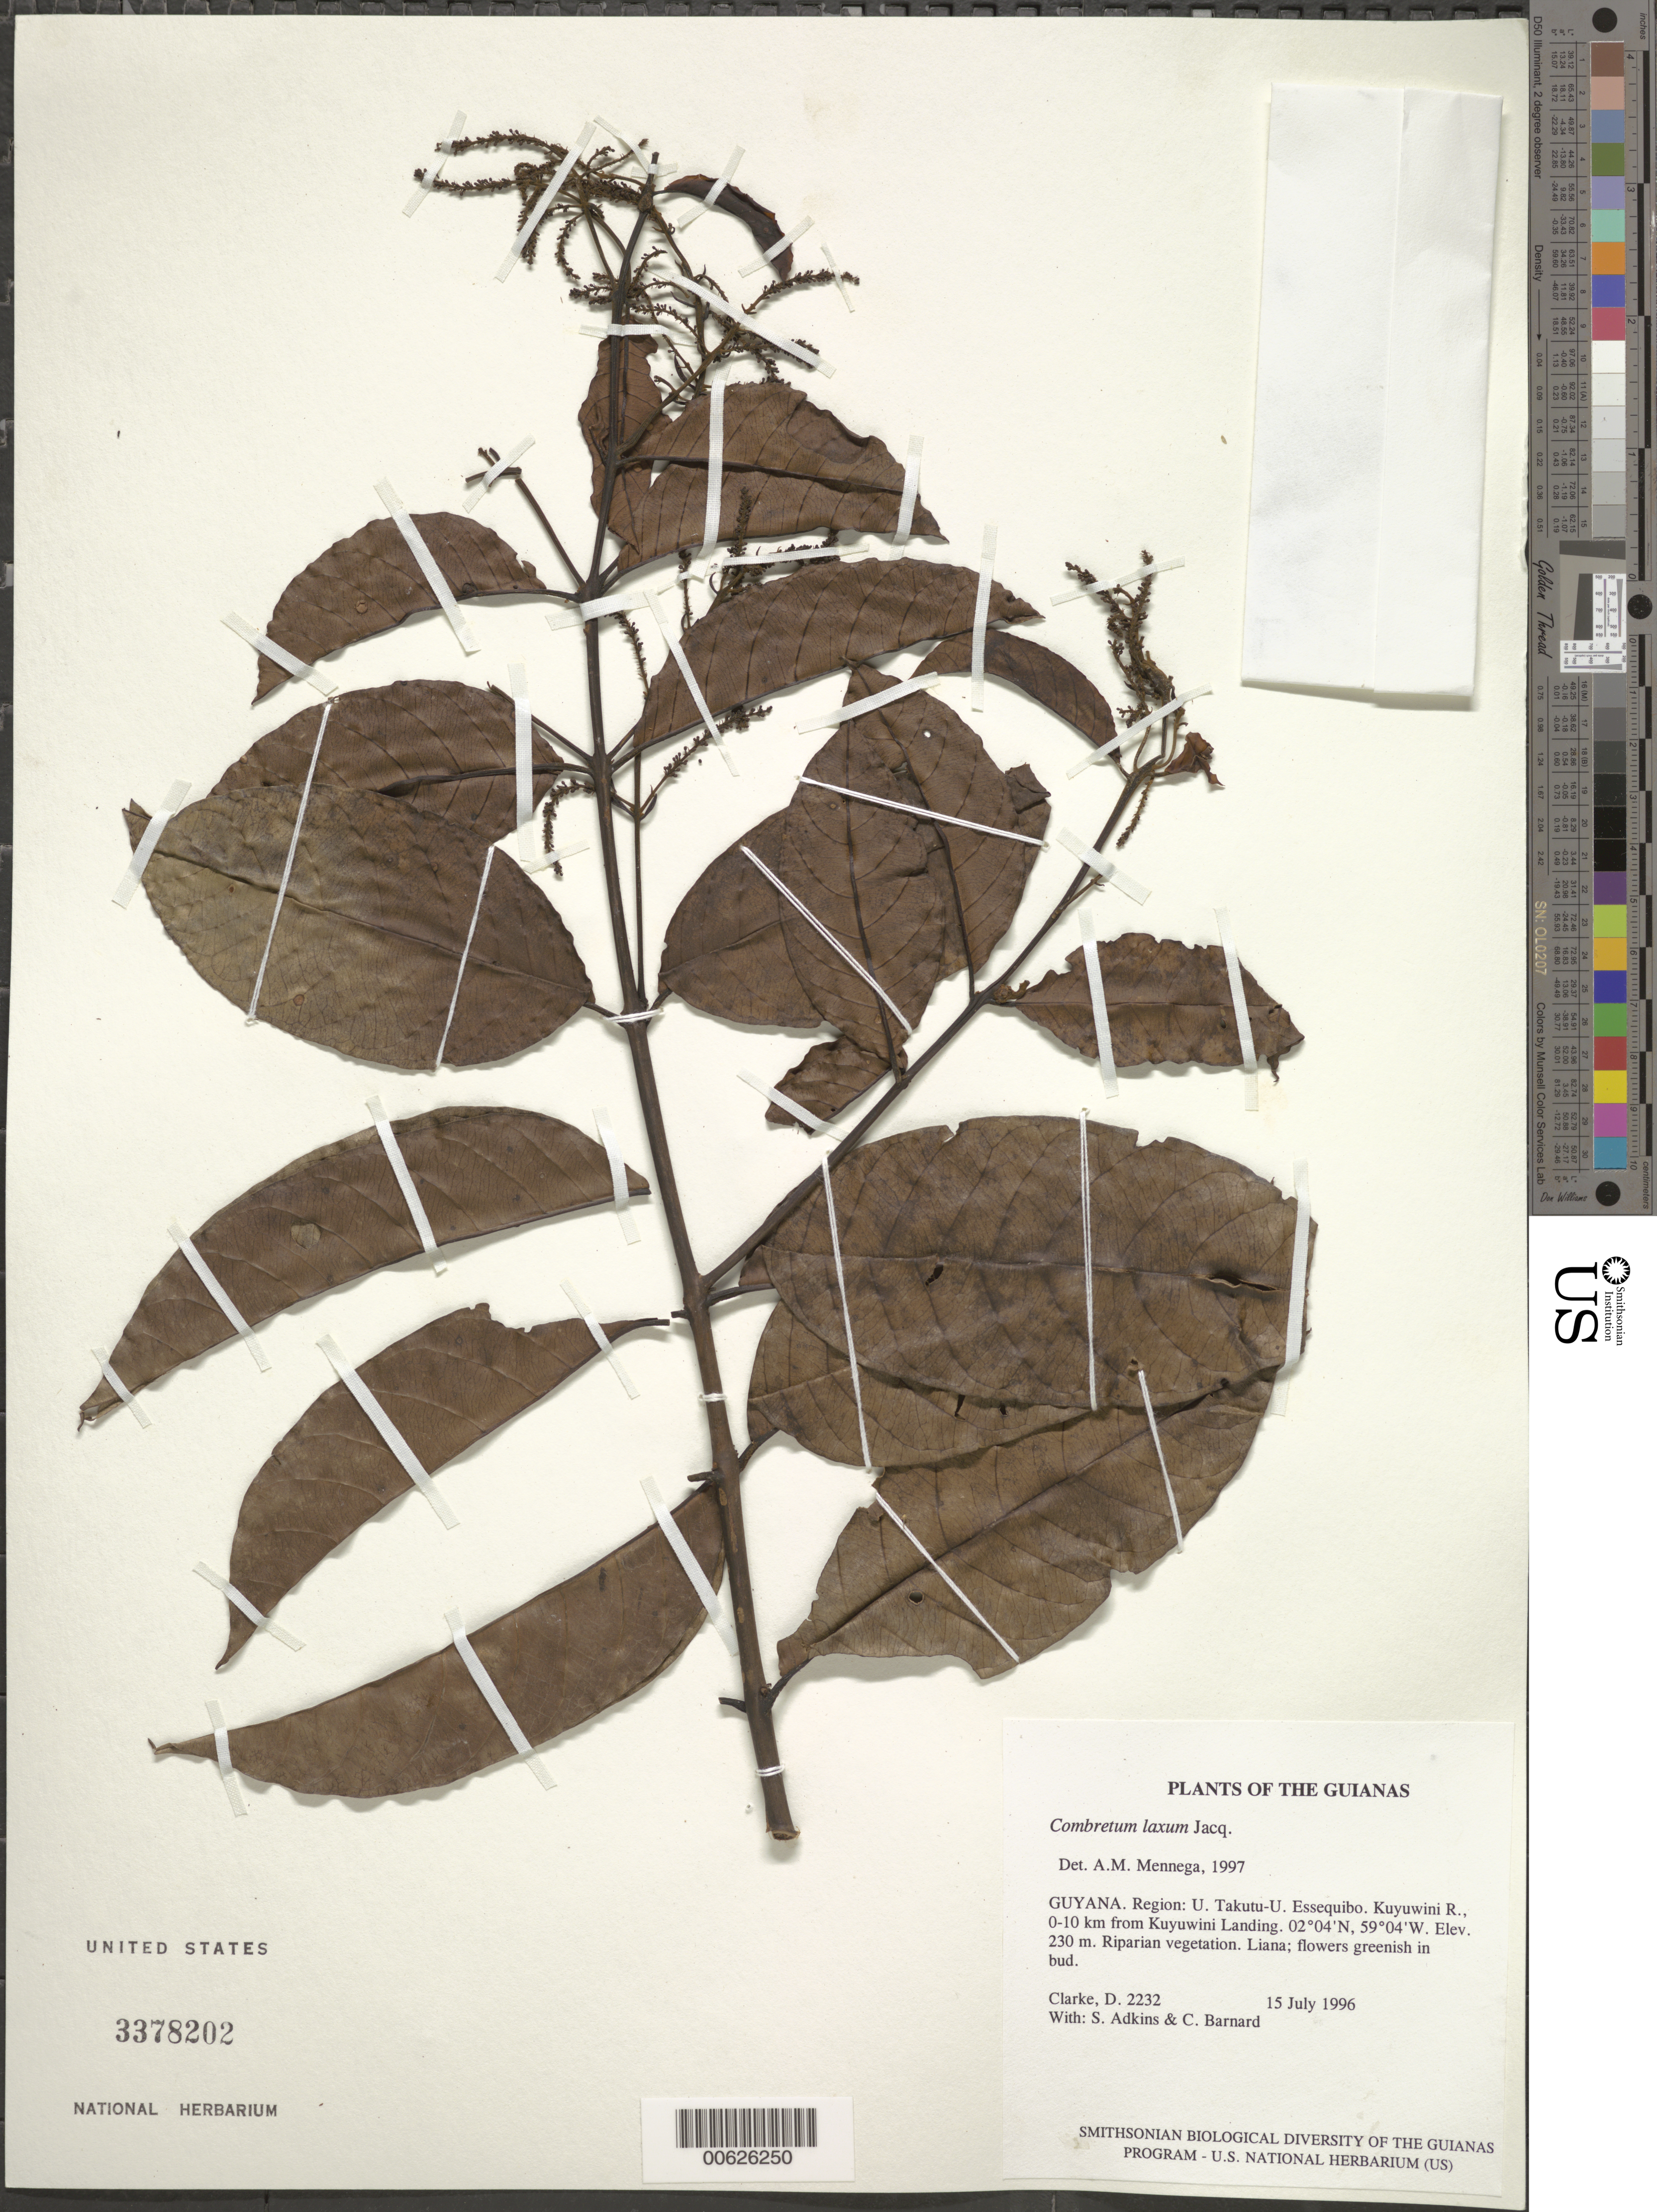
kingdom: Plantae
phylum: Tracheophyta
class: Magnoliopsida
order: Myrtales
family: Combretaceae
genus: Combretum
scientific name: Combretum laxum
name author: Jacq.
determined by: Stace, C. A.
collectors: H. D. Clarke, S. Adkins & C. Bernard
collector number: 2232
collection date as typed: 15 July 1996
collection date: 1996-07-15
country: Guyana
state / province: U. Takutu-U. Essequibo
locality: Kuyuwini R., 0-10 km from Kuyuwini Landing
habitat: Riparian vegetation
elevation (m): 230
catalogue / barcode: US 3378202